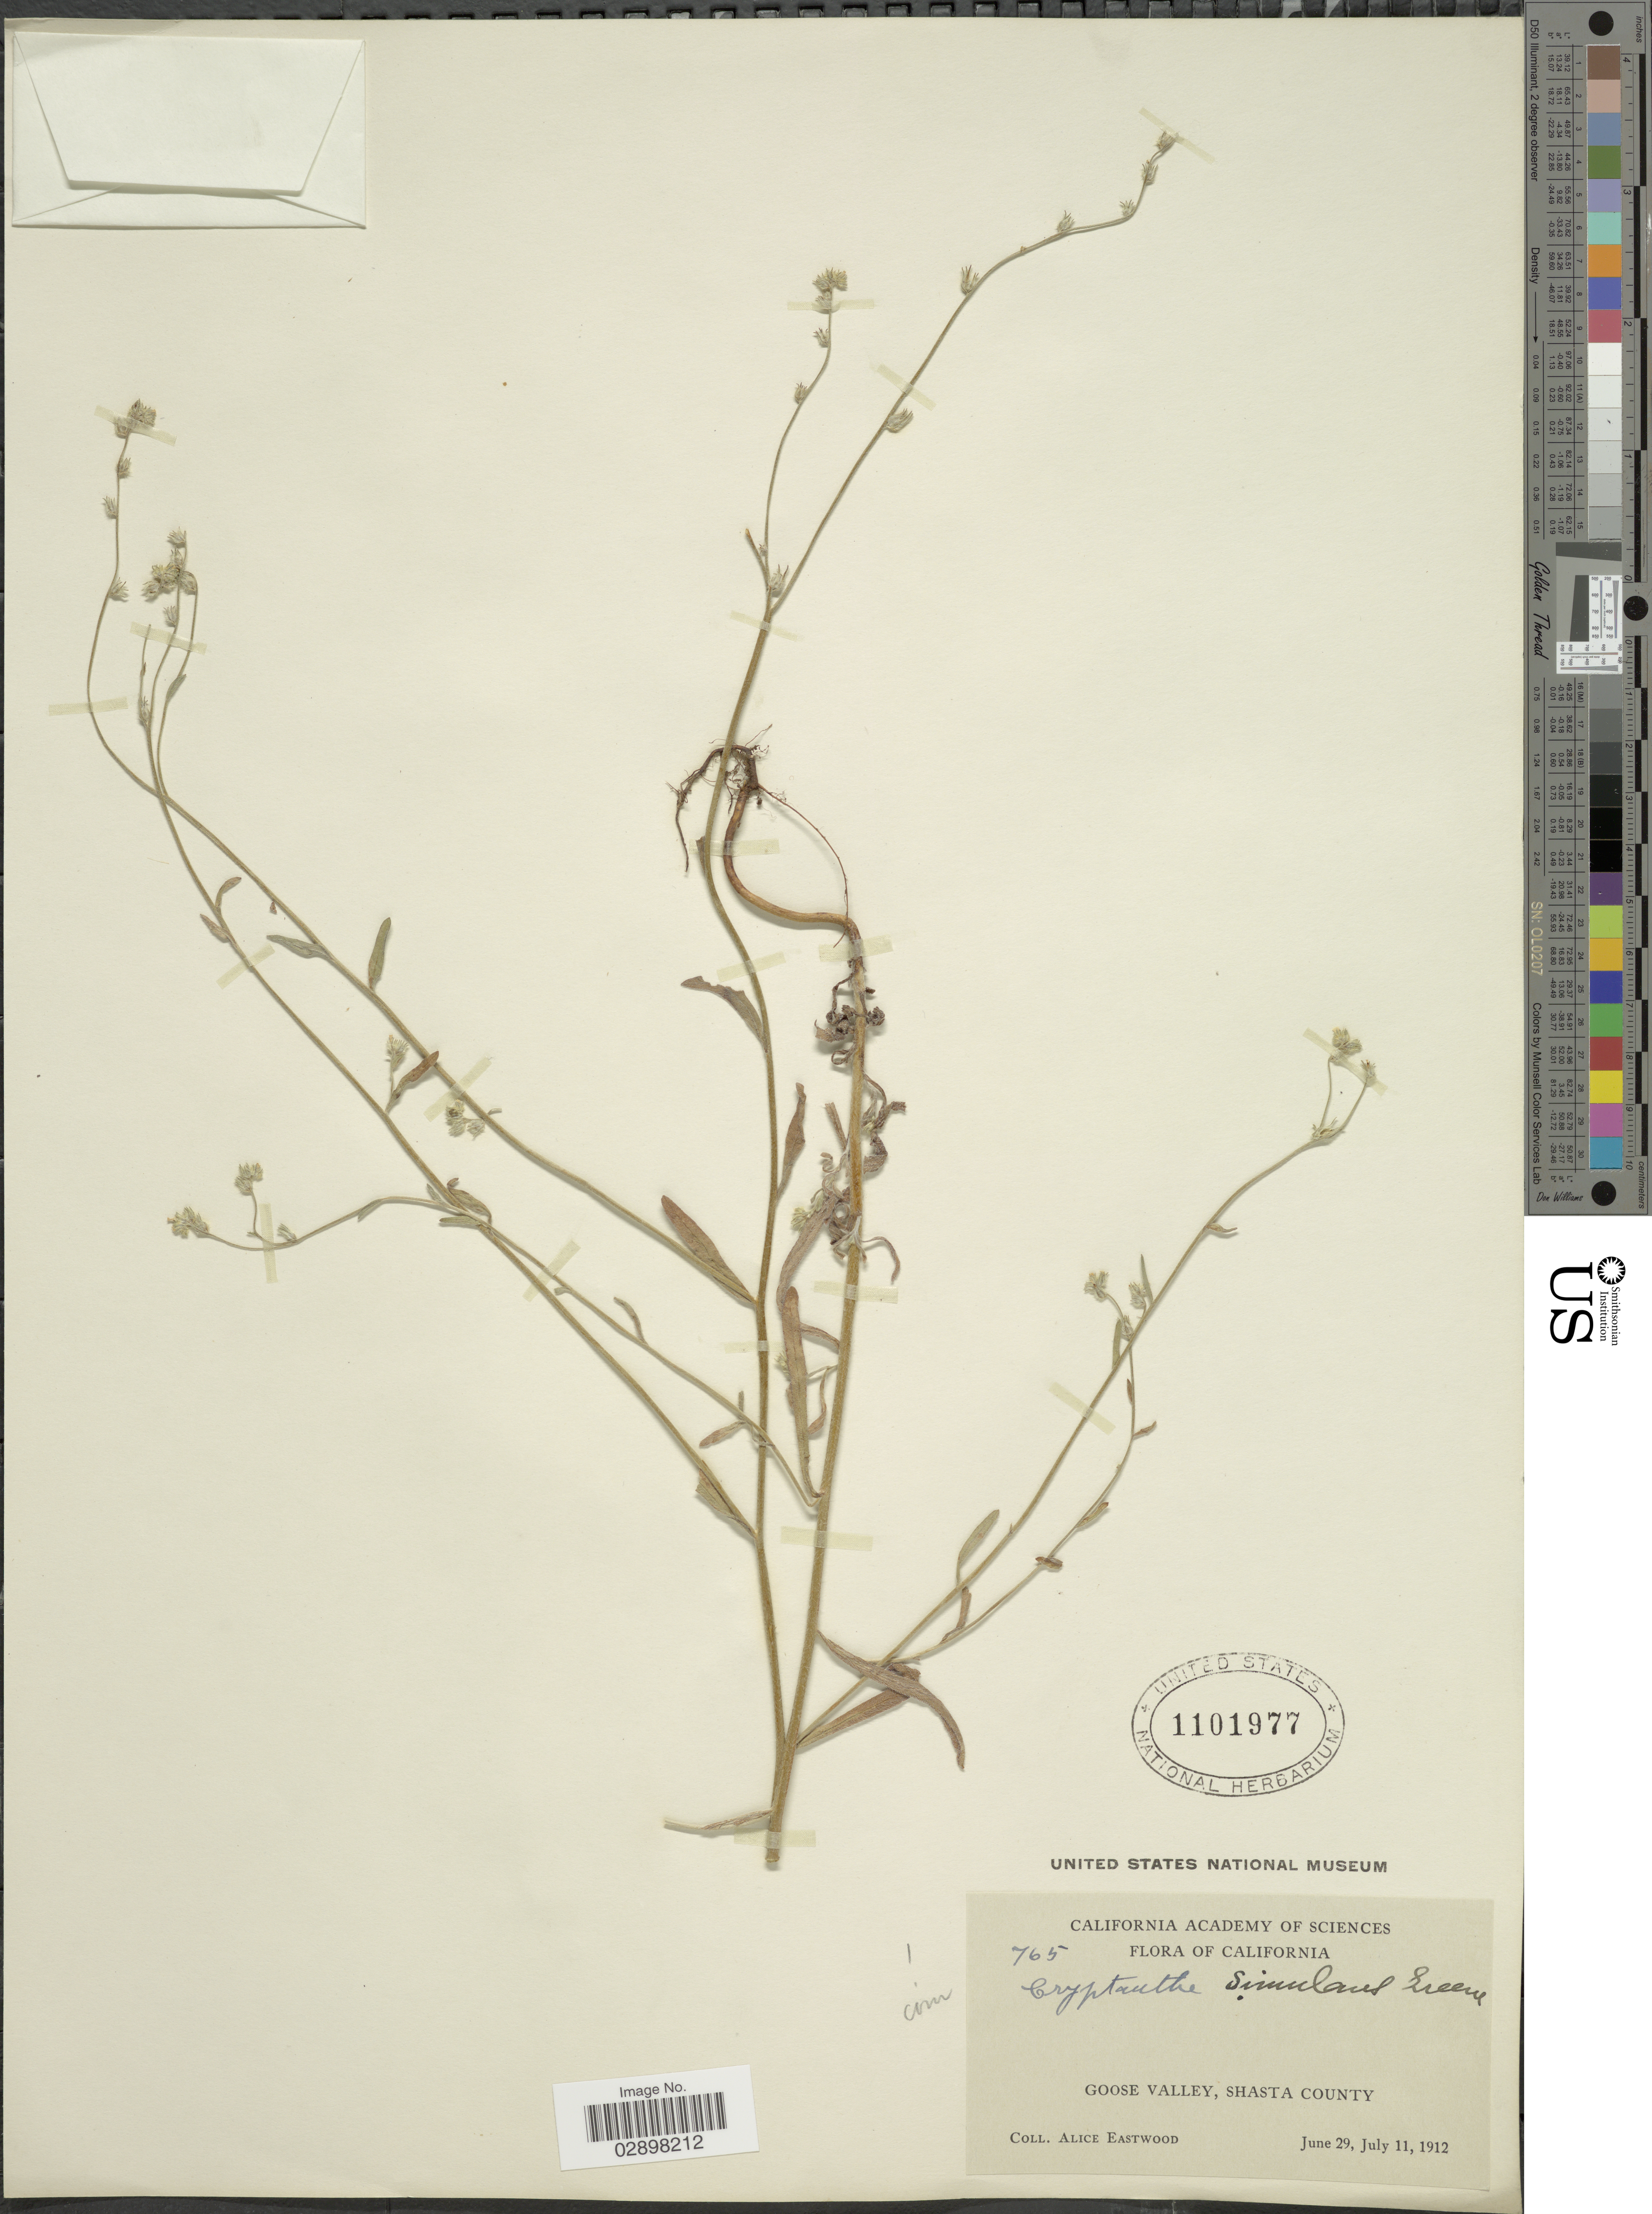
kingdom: Plantae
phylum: Tracheophyta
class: Magnoliopsida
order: Boraginales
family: Boraginaceae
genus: Cryptantha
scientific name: Cryptantha simulans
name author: Greene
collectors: A. Eastwood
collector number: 765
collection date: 1912-06-29/1912-07-11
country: United States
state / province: California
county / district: Shasta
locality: Goose Valley, Shasta County.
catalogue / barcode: US 1101977